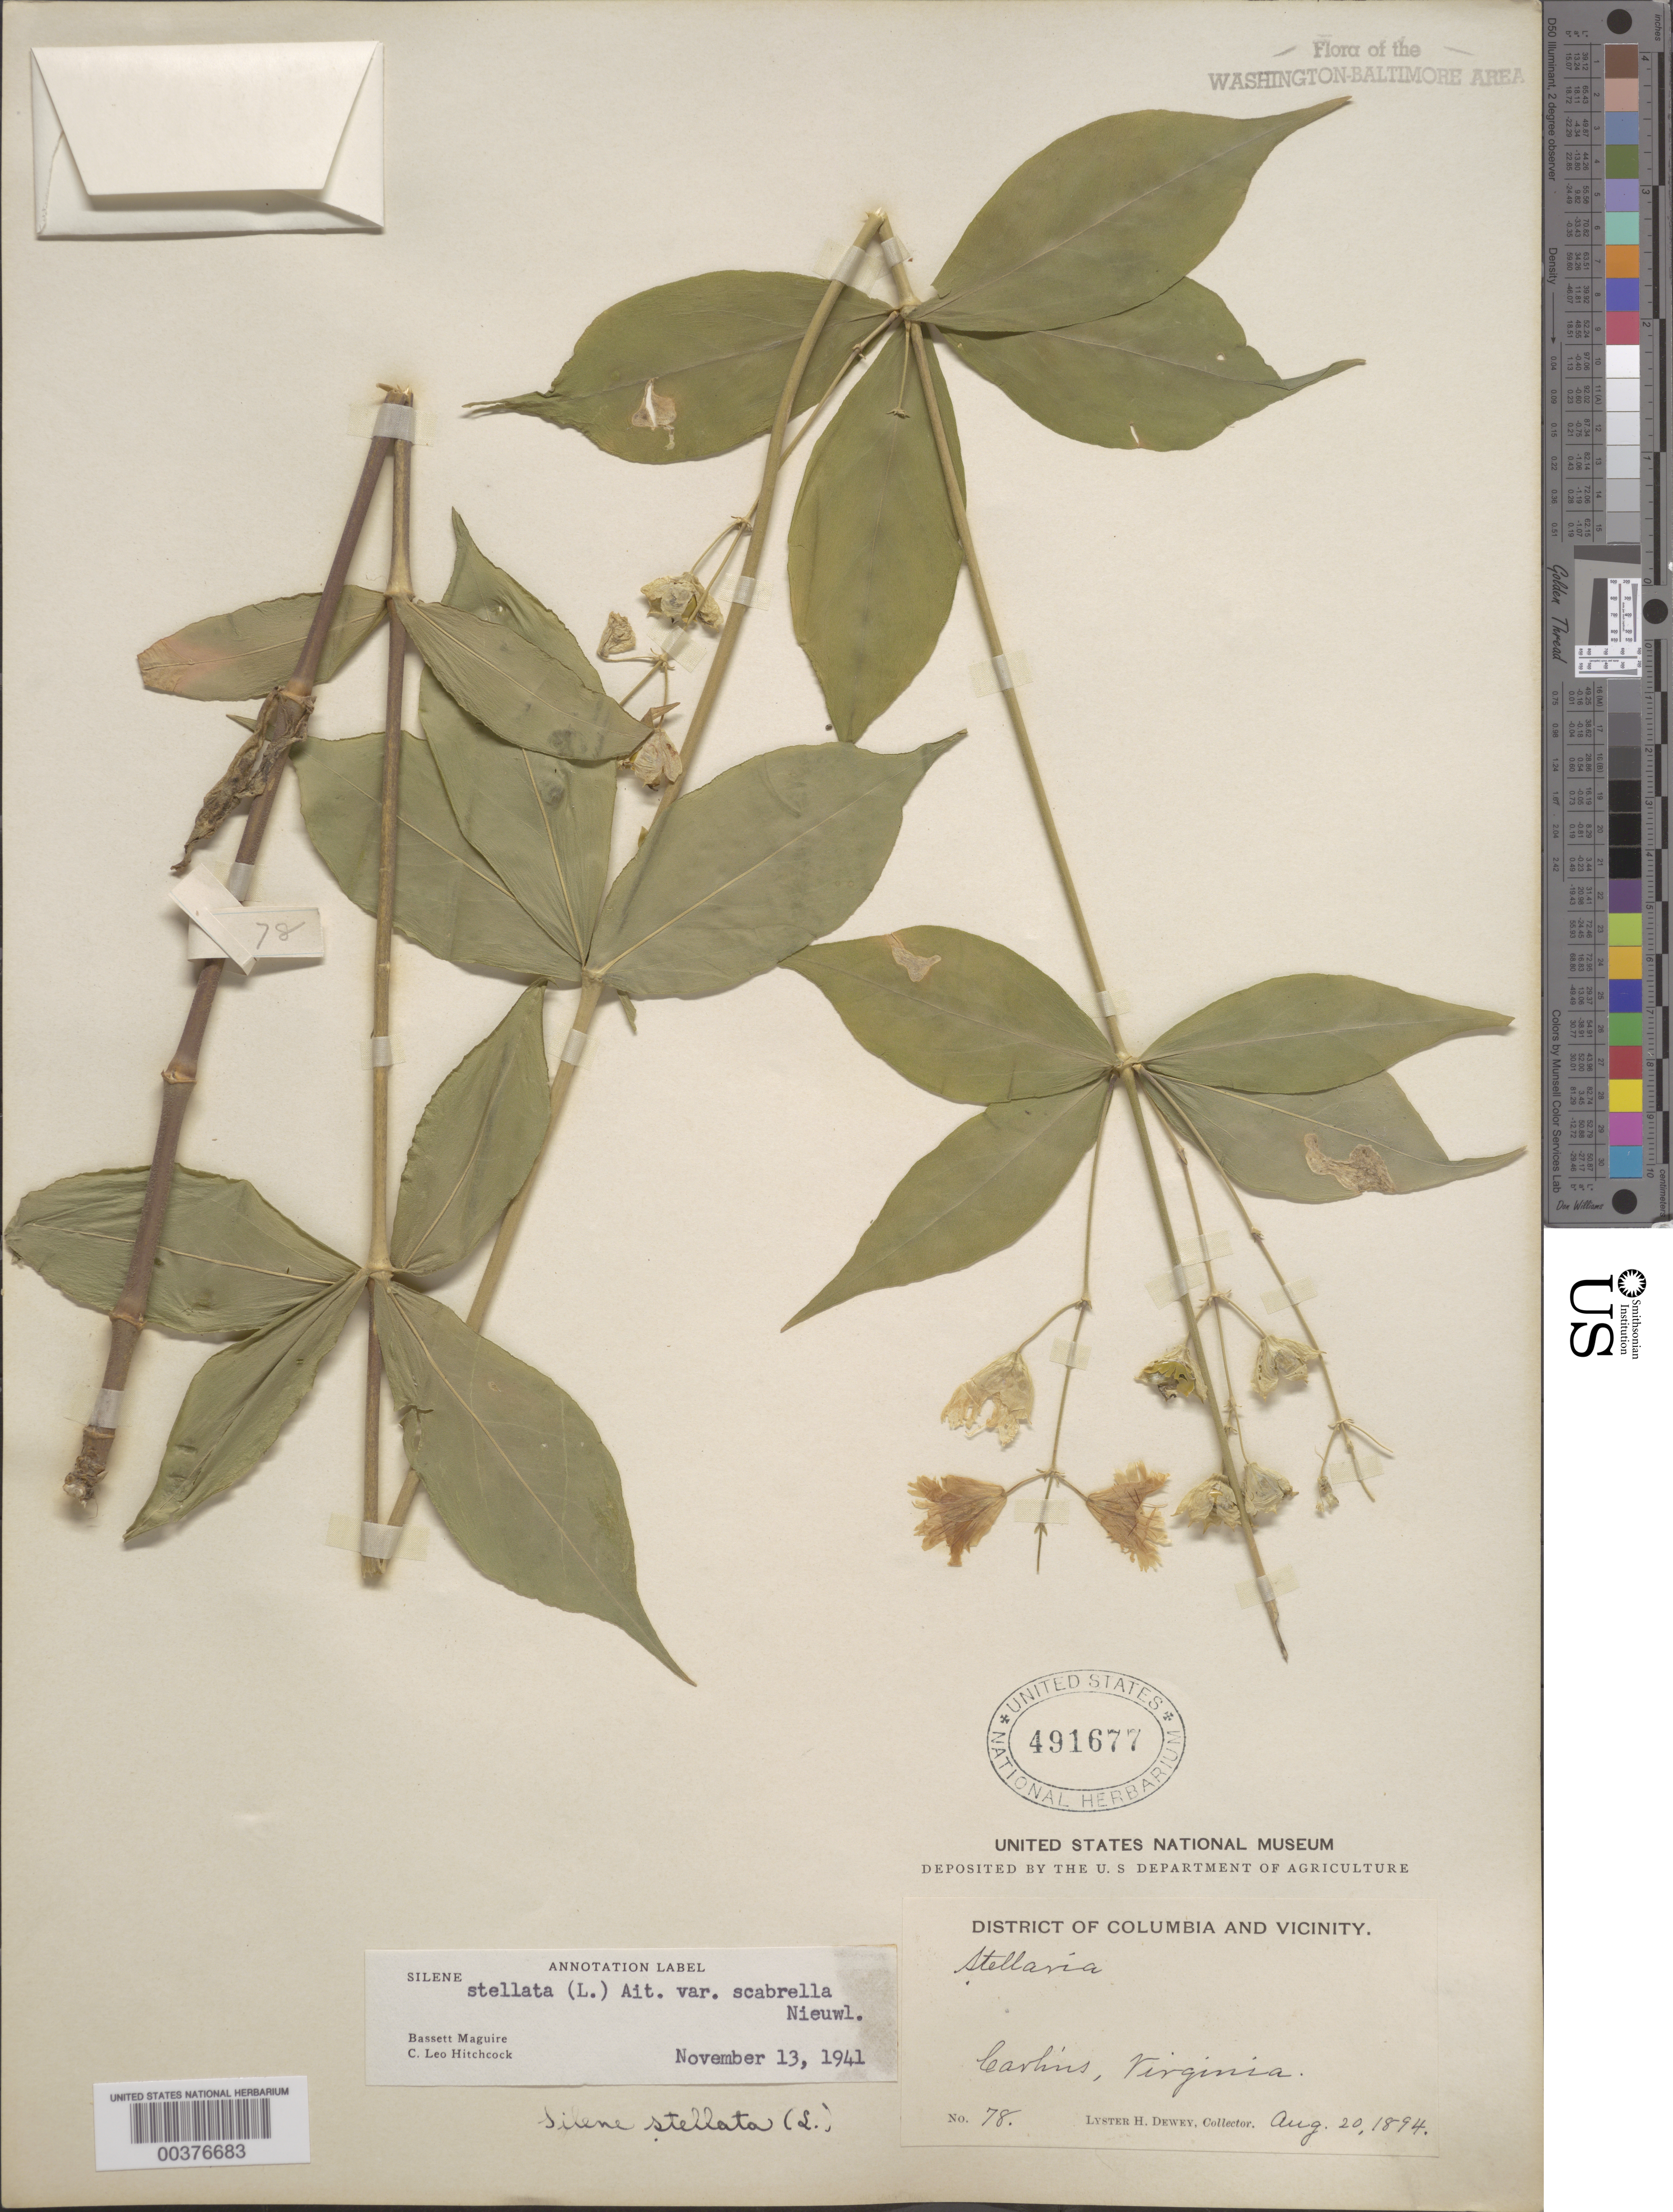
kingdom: Plantae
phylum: Tracheophyta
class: Magnoliopsida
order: Caryophyllales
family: Caryophyllaceae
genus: Silene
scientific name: Silene stellata var. scabrella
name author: (Nieuwl.) E.J. Palmer & Steyerm.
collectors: L. H. Dewey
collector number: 78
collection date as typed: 20 Aug 1894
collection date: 1894-08-20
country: United States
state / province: Virginia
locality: Carlins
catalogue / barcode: US 491677